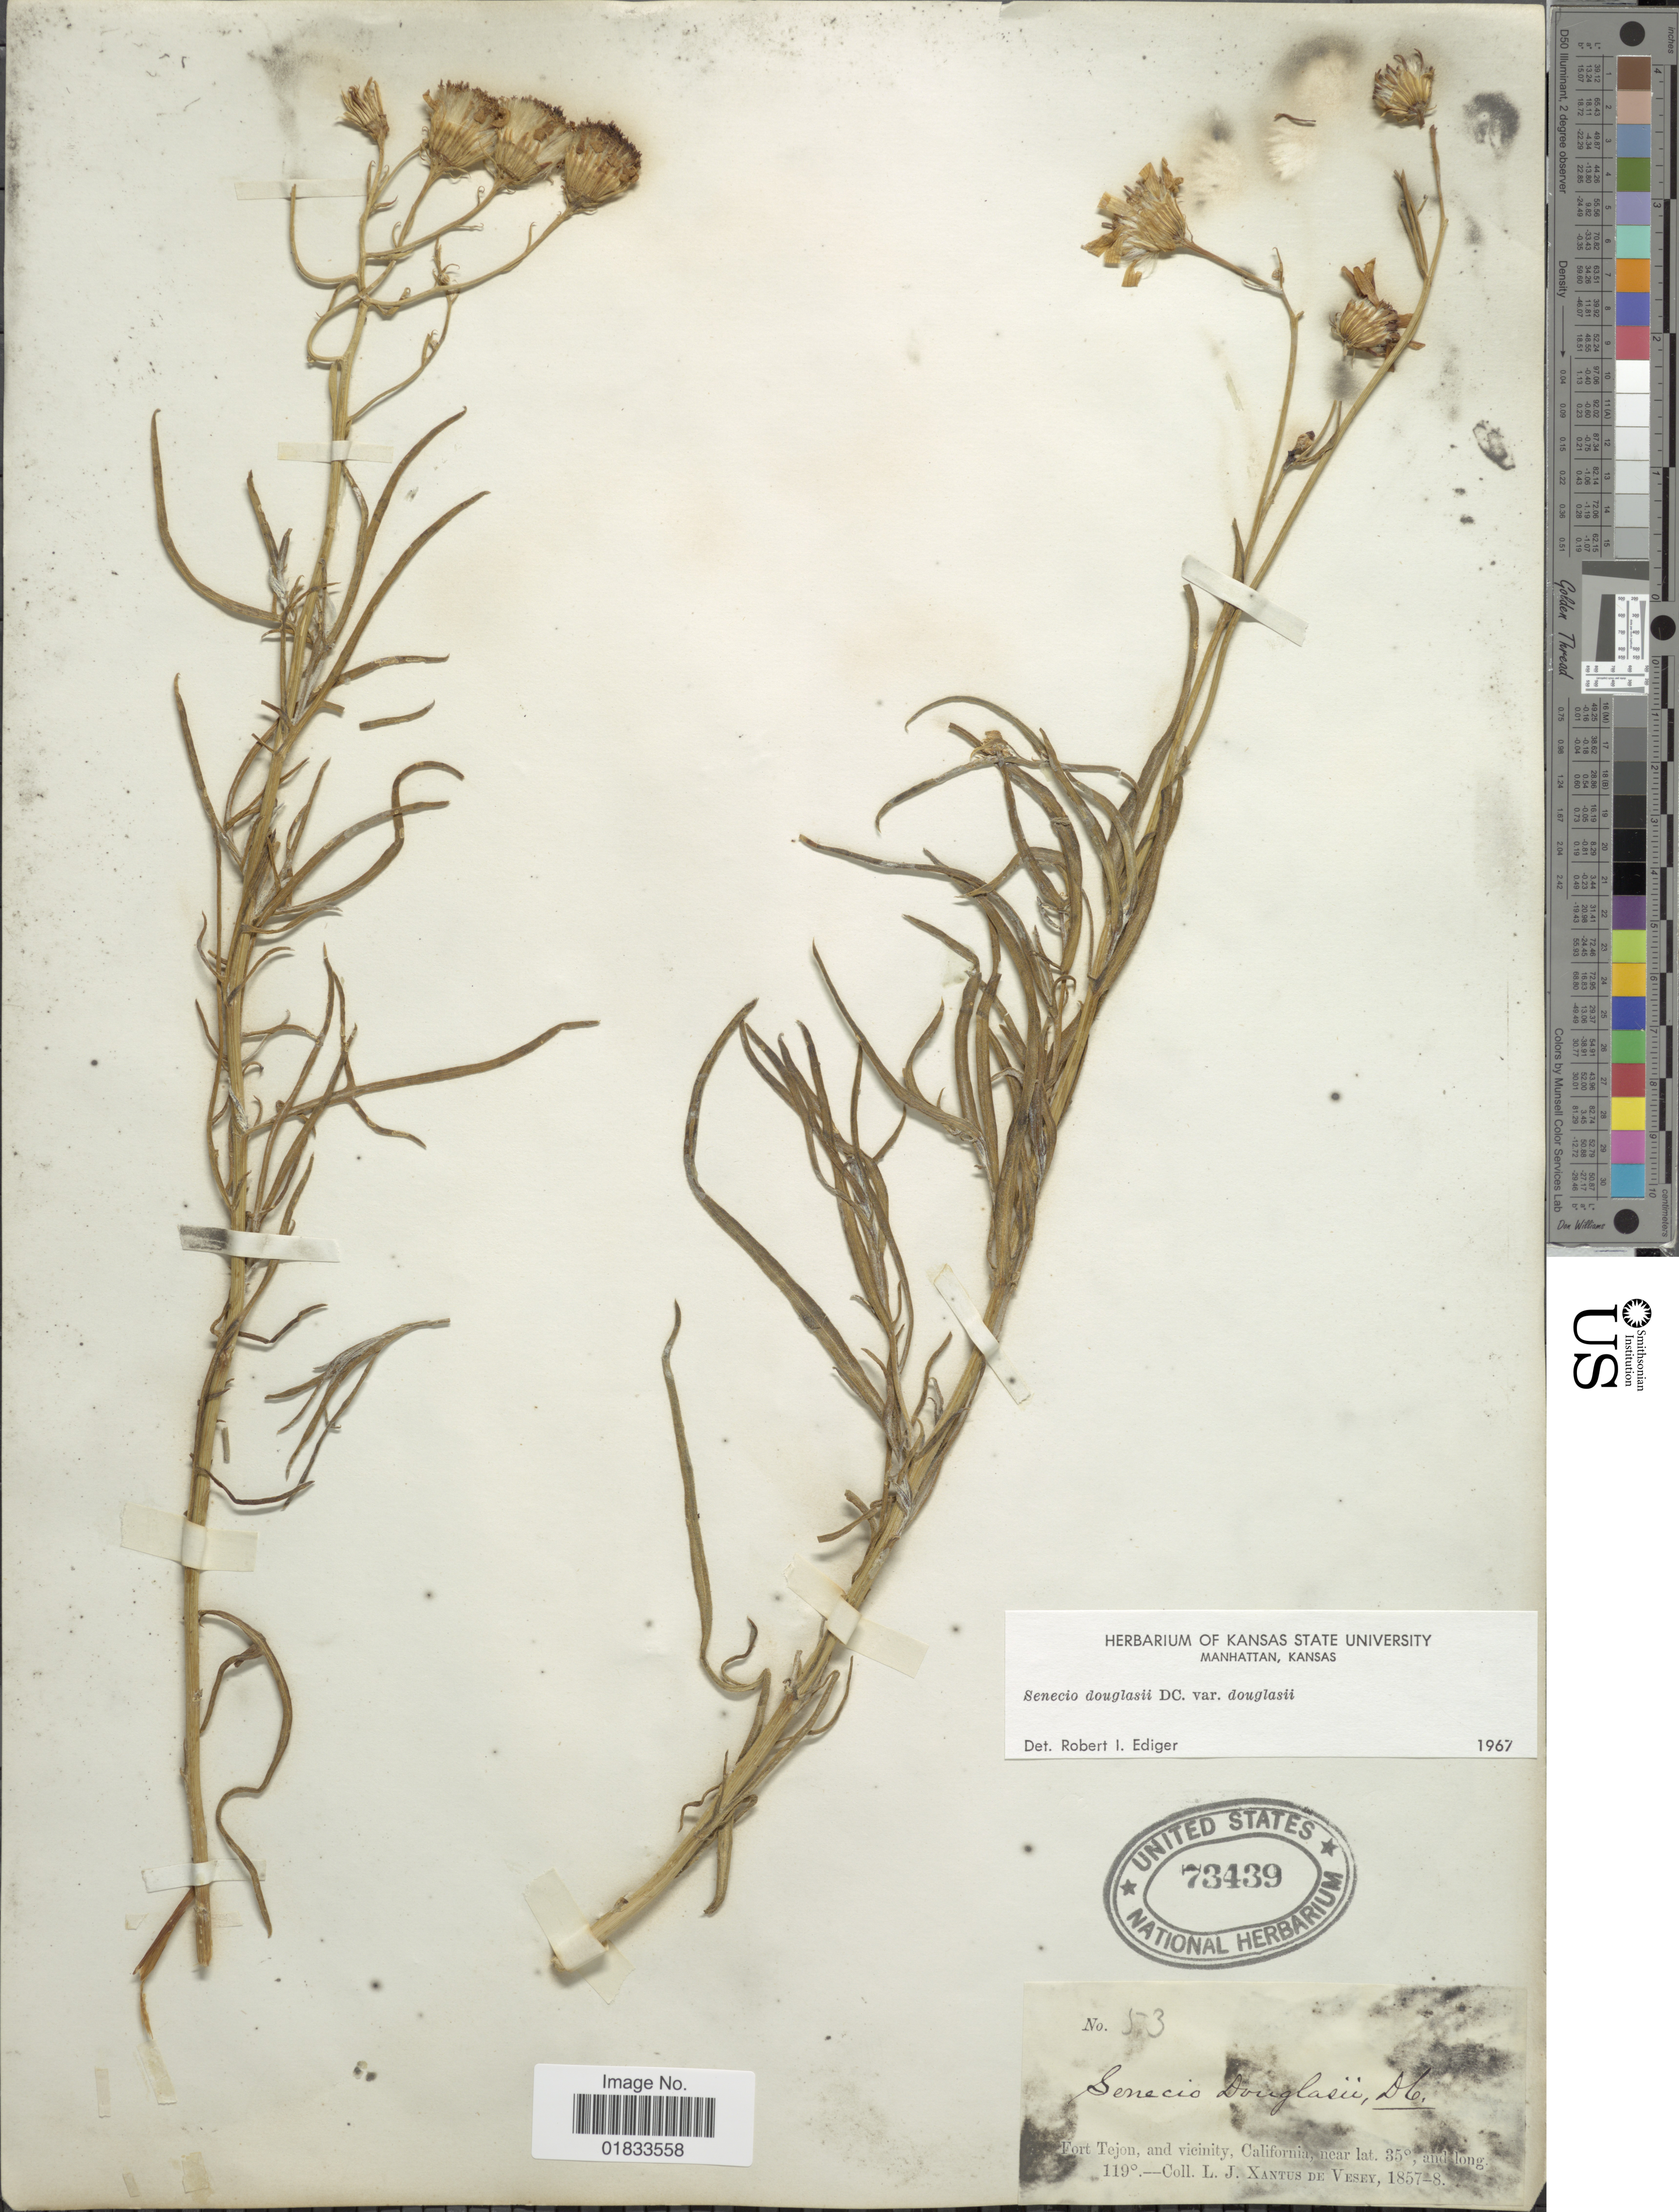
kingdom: Plantae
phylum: Tracheophyta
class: Magnoliopsida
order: Asterales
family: Asteraceae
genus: Senecio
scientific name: Senecio flaccidus var. douglasii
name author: (DC.) B.L. Turner & T.M. Barkley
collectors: L. J. Xantus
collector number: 53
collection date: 1857/1858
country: United States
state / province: California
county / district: Kern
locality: Fort Tejon, and vicinity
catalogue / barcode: US 73439